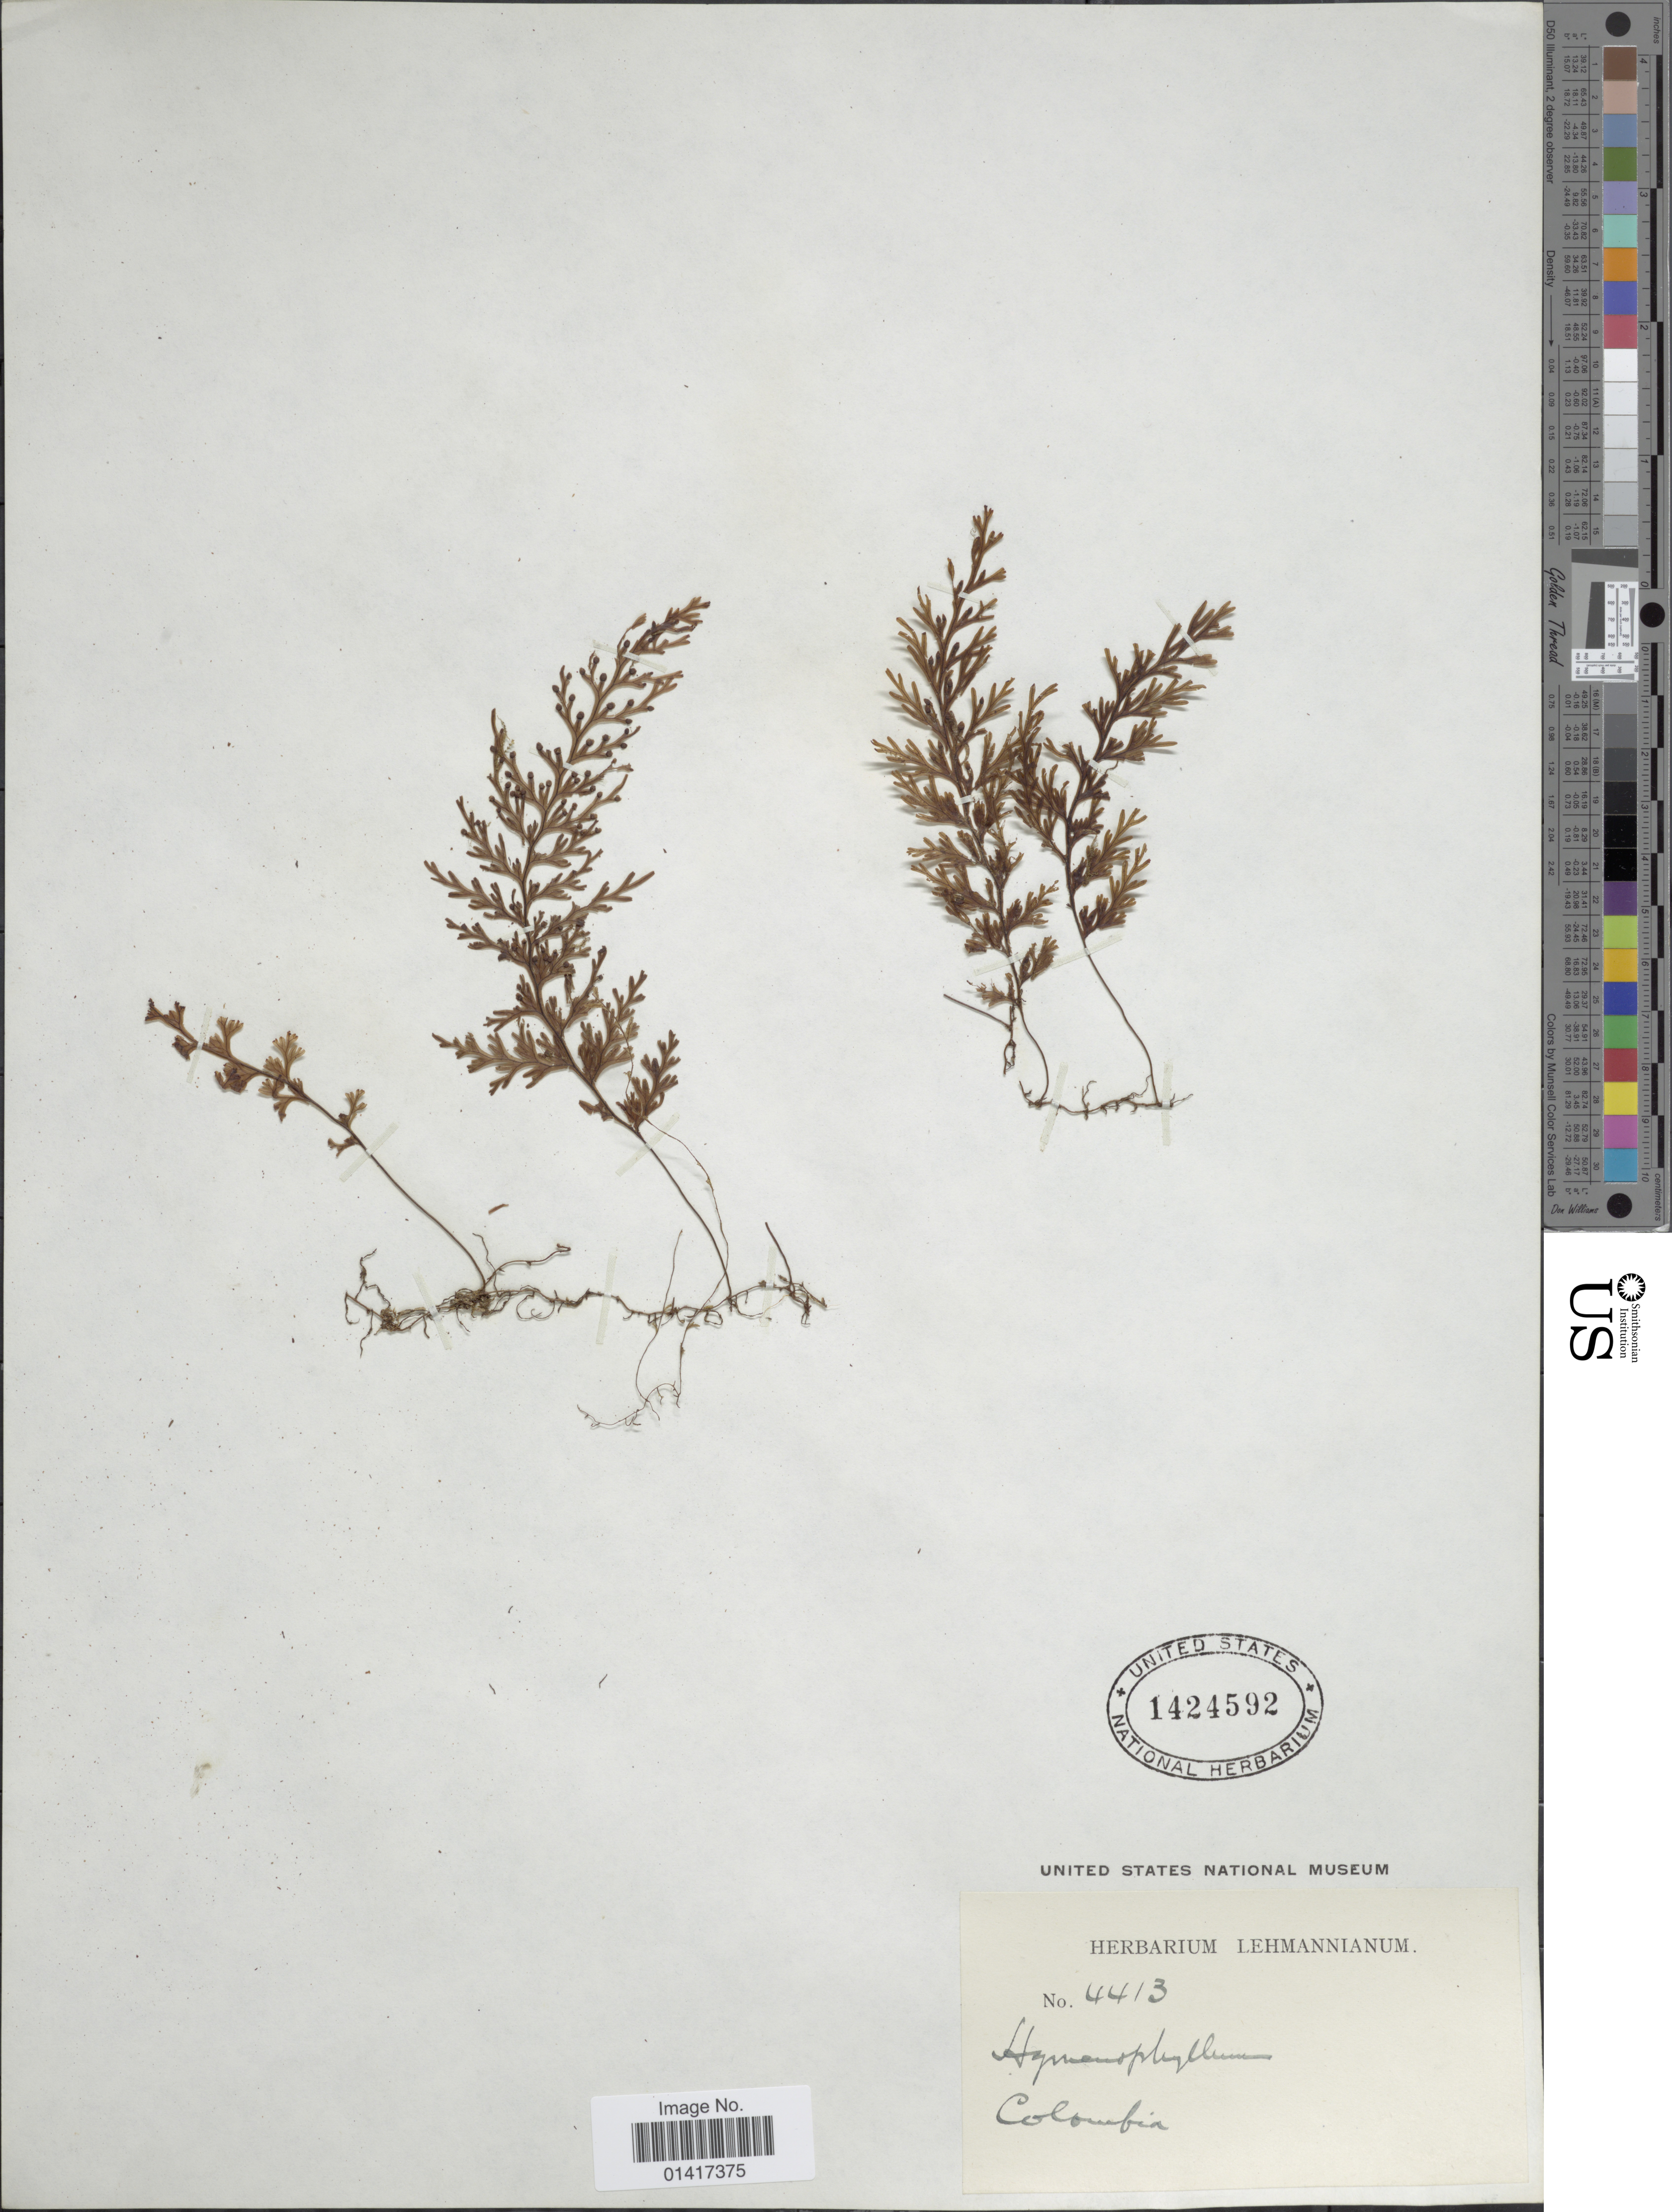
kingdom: Plantae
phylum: Tracheophyta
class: Polypodiopsida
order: Hymenophyllales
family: Hymenophyllaceae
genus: Hymenophyllum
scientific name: Hymenophyllum sp.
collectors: ex herb. Lehmannianum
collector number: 4413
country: Colombia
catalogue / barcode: US 1424592